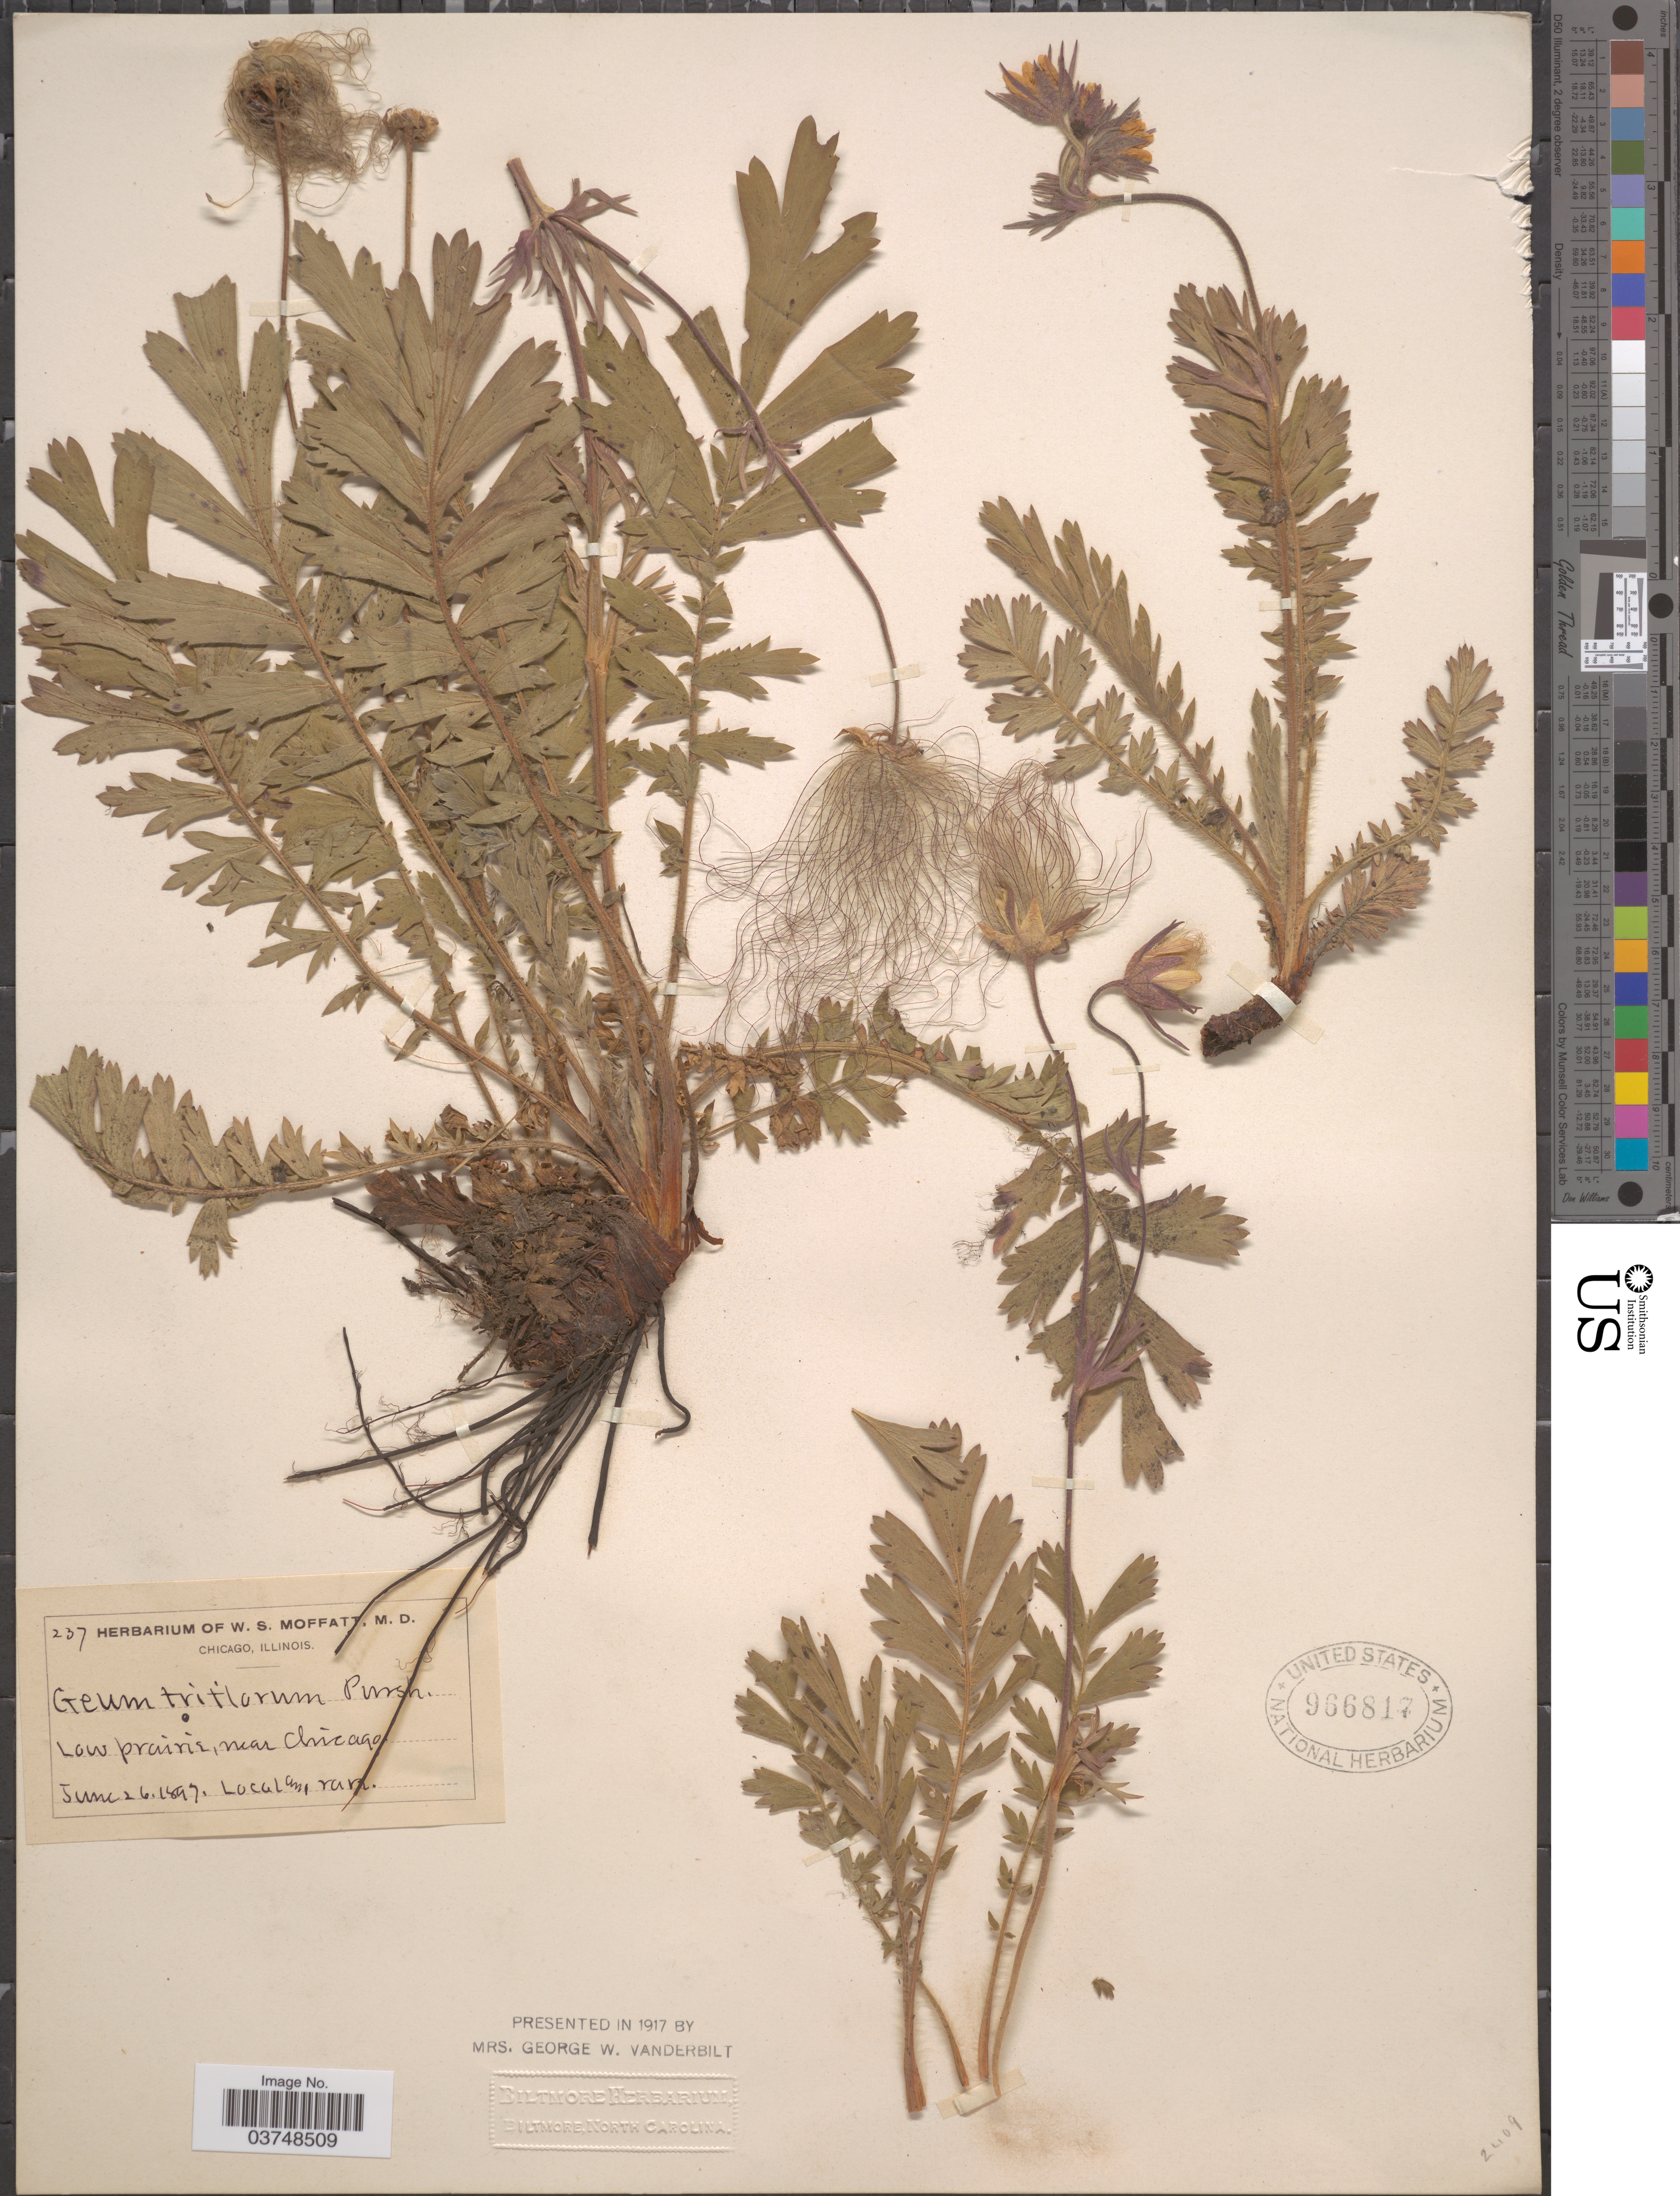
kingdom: Plantae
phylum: Tracheophyta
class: Magnoliopsida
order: Rosales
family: Rosaceae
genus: Geum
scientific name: Geum triflorum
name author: Pursh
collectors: ex herb. W. S. Moffatt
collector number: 237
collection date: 1897-06-26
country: United States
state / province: Illinois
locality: Low prairie, near Chicago.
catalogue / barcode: US 966817